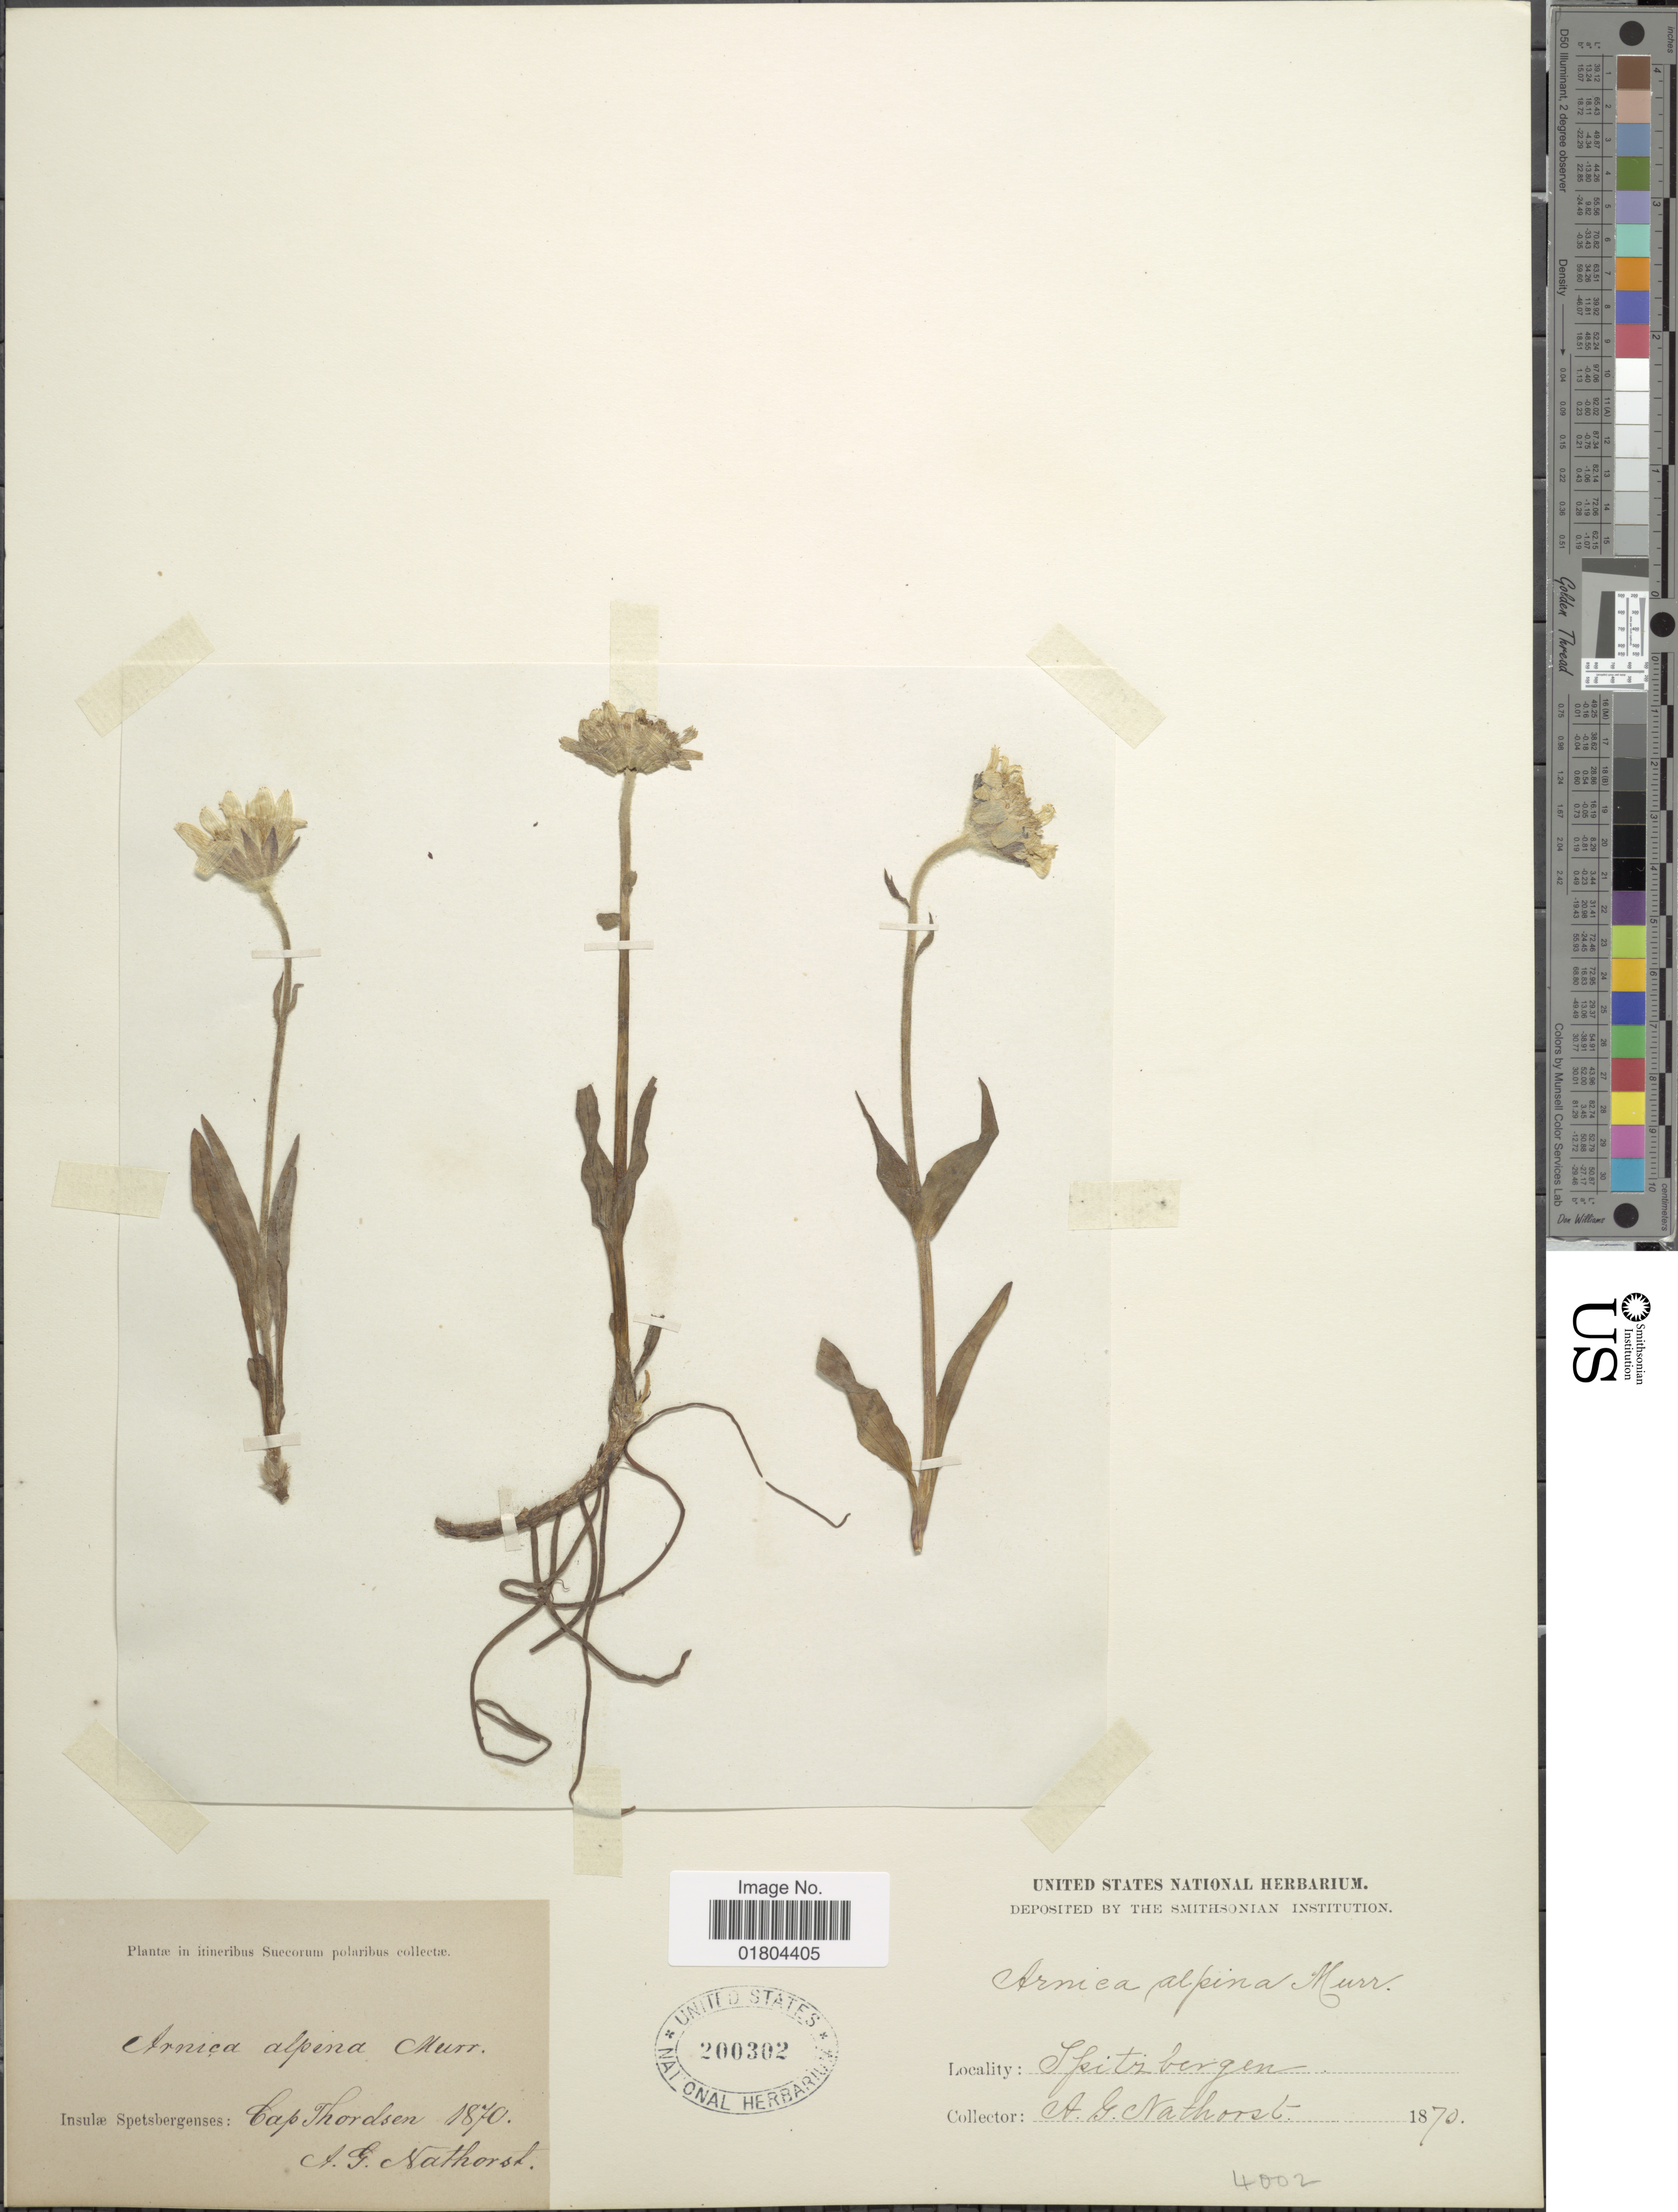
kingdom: Plantae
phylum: Tracheophyta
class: Magnoliopsida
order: Asterales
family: Asteraceae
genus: Arnica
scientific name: Arnica alpina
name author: Willd. ex Steud.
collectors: A. Nathorst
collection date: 1870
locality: Insulæ Spetsbergenses: Cap Thordsen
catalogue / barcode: US 200302